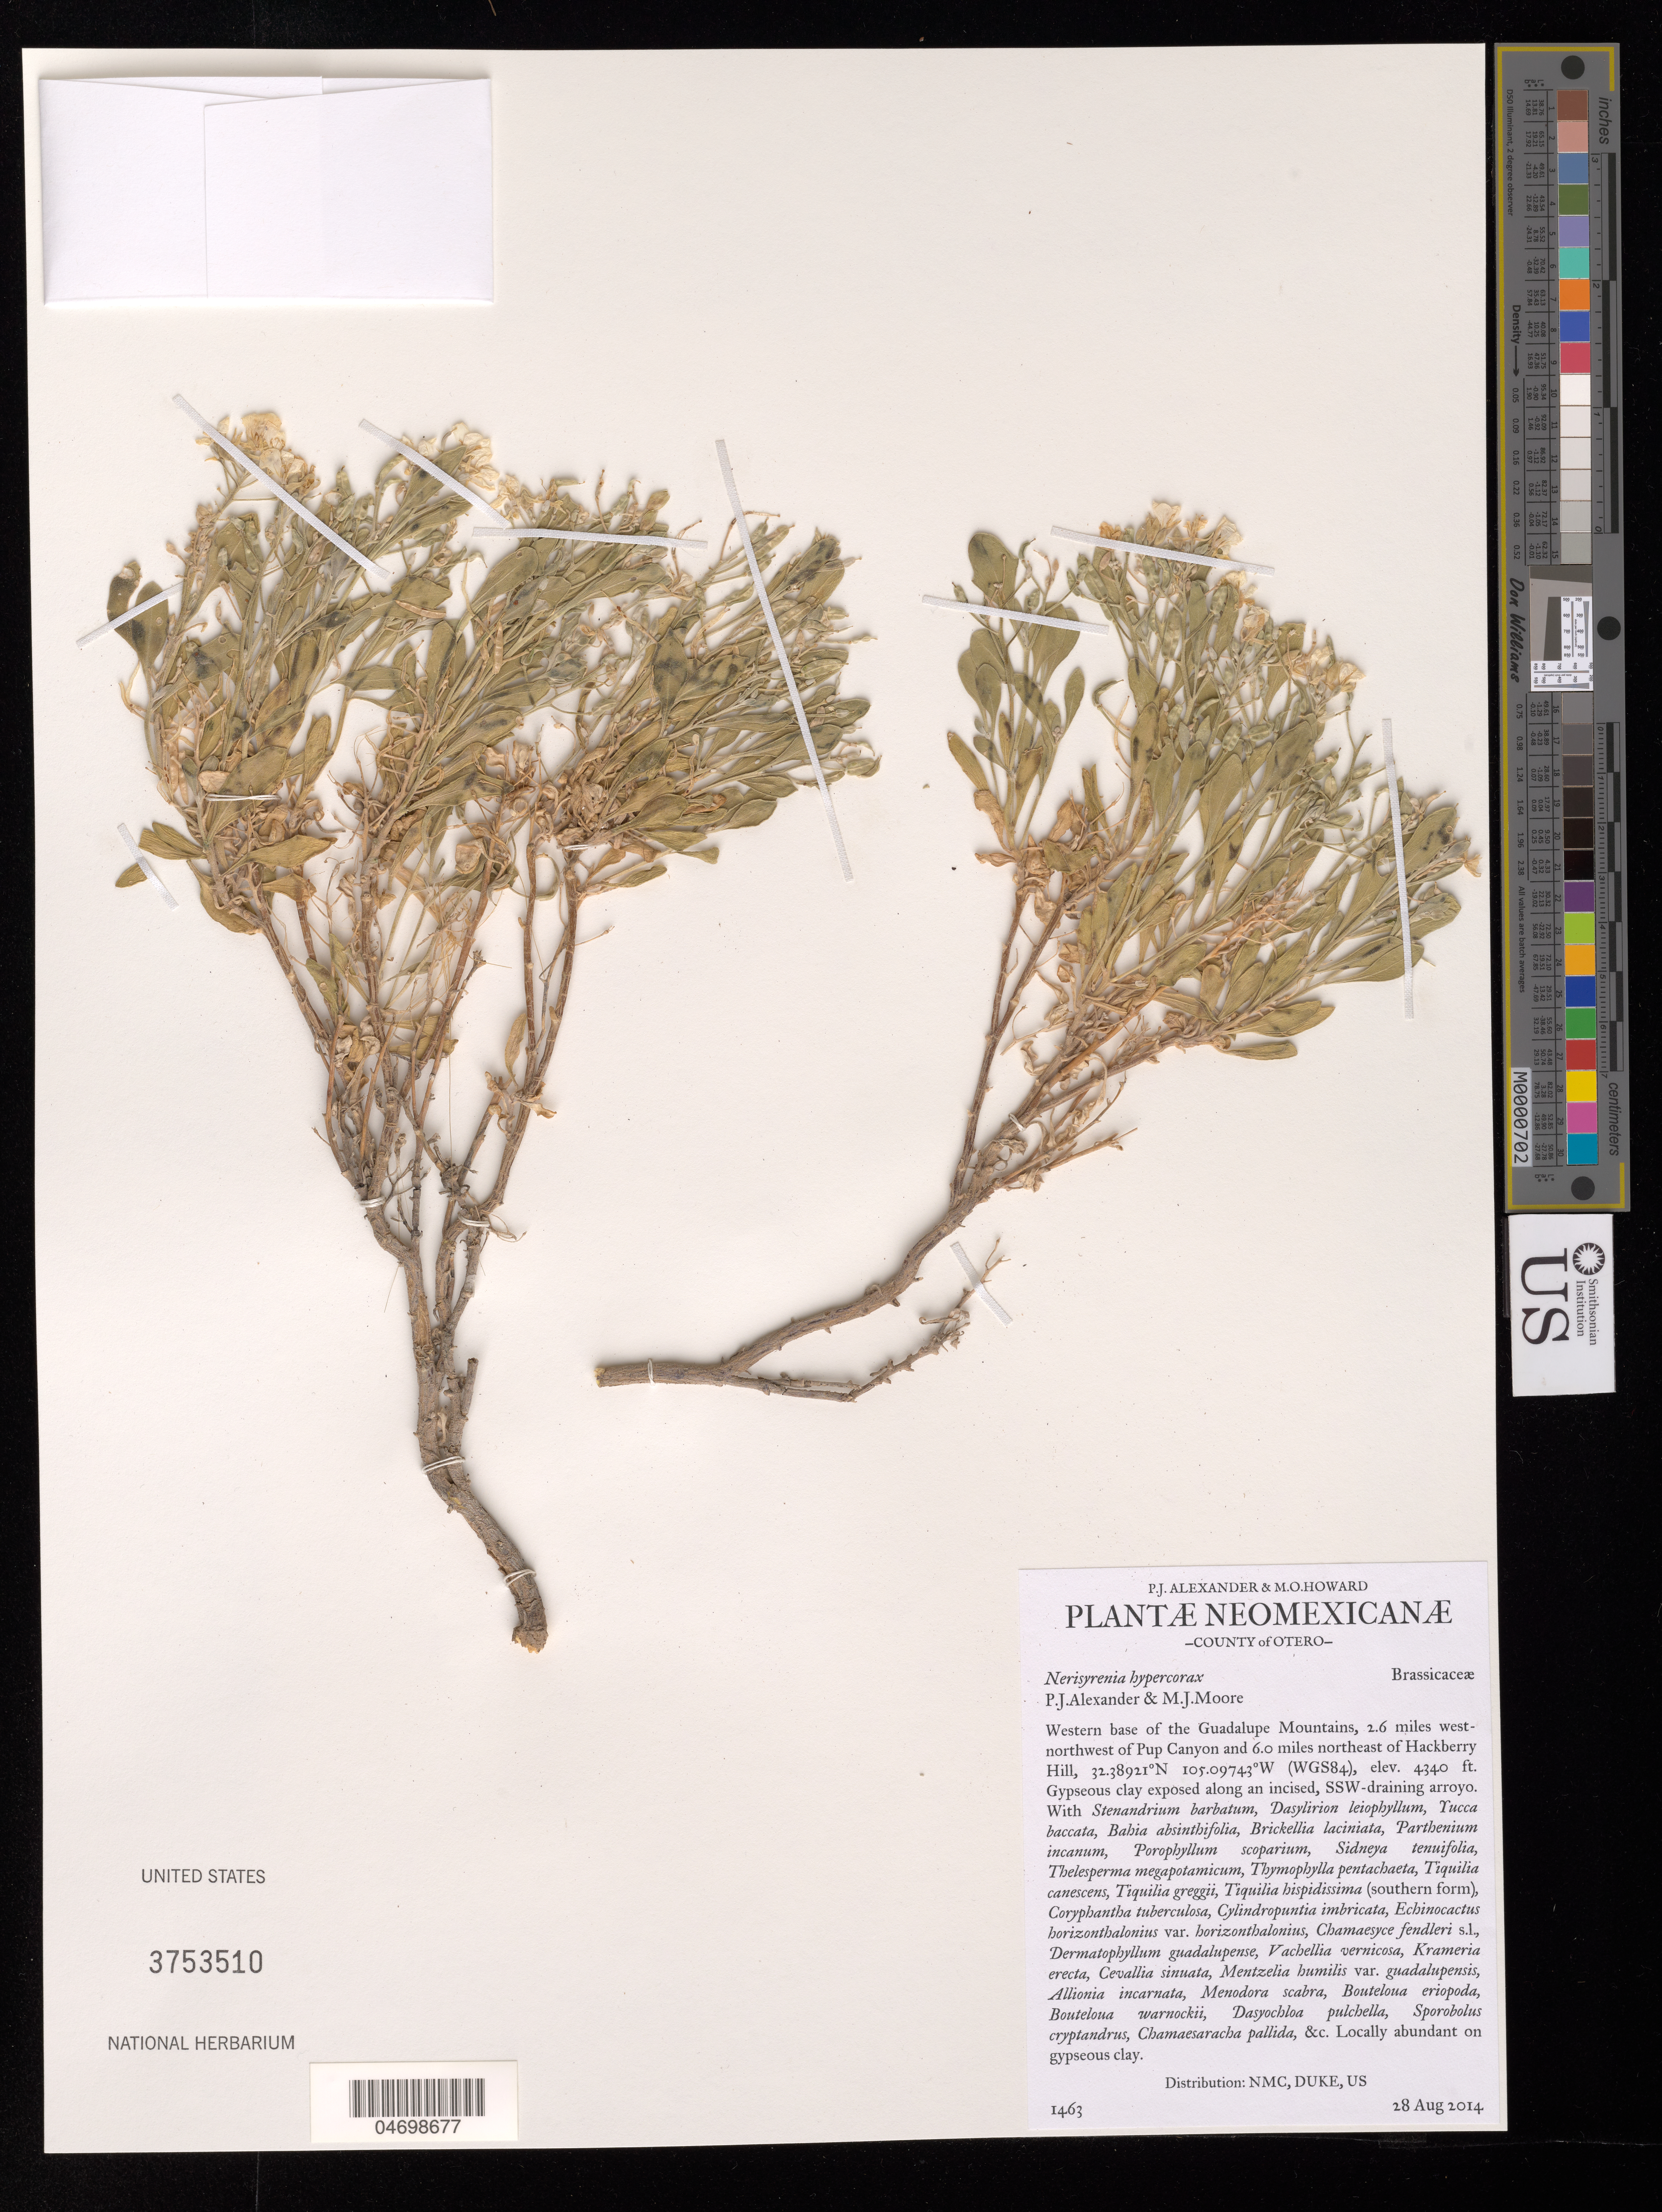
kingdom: Plantae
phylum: Tracheophyta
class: Magnoliopsida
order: Brassicales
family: Brassicaceae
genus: Nerisyrenia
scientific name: Nerisyrenia hypercorax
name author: P.J. Alexander & Moore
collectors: P. Alexander & M. Howard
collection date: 2014-08-28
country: United States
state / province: New Mexico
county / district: Otero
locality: Western base of the Guadalupe Mtns, 2.6 mi. WNW of Pup Canyon and 6 mi. NE of Hackberry Hill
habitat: With Allionia incarnata, Menodora scabra, Tiquilia canescens, Sidneya tenuifolia, etc.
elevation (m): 1323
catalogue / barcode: US 3753510